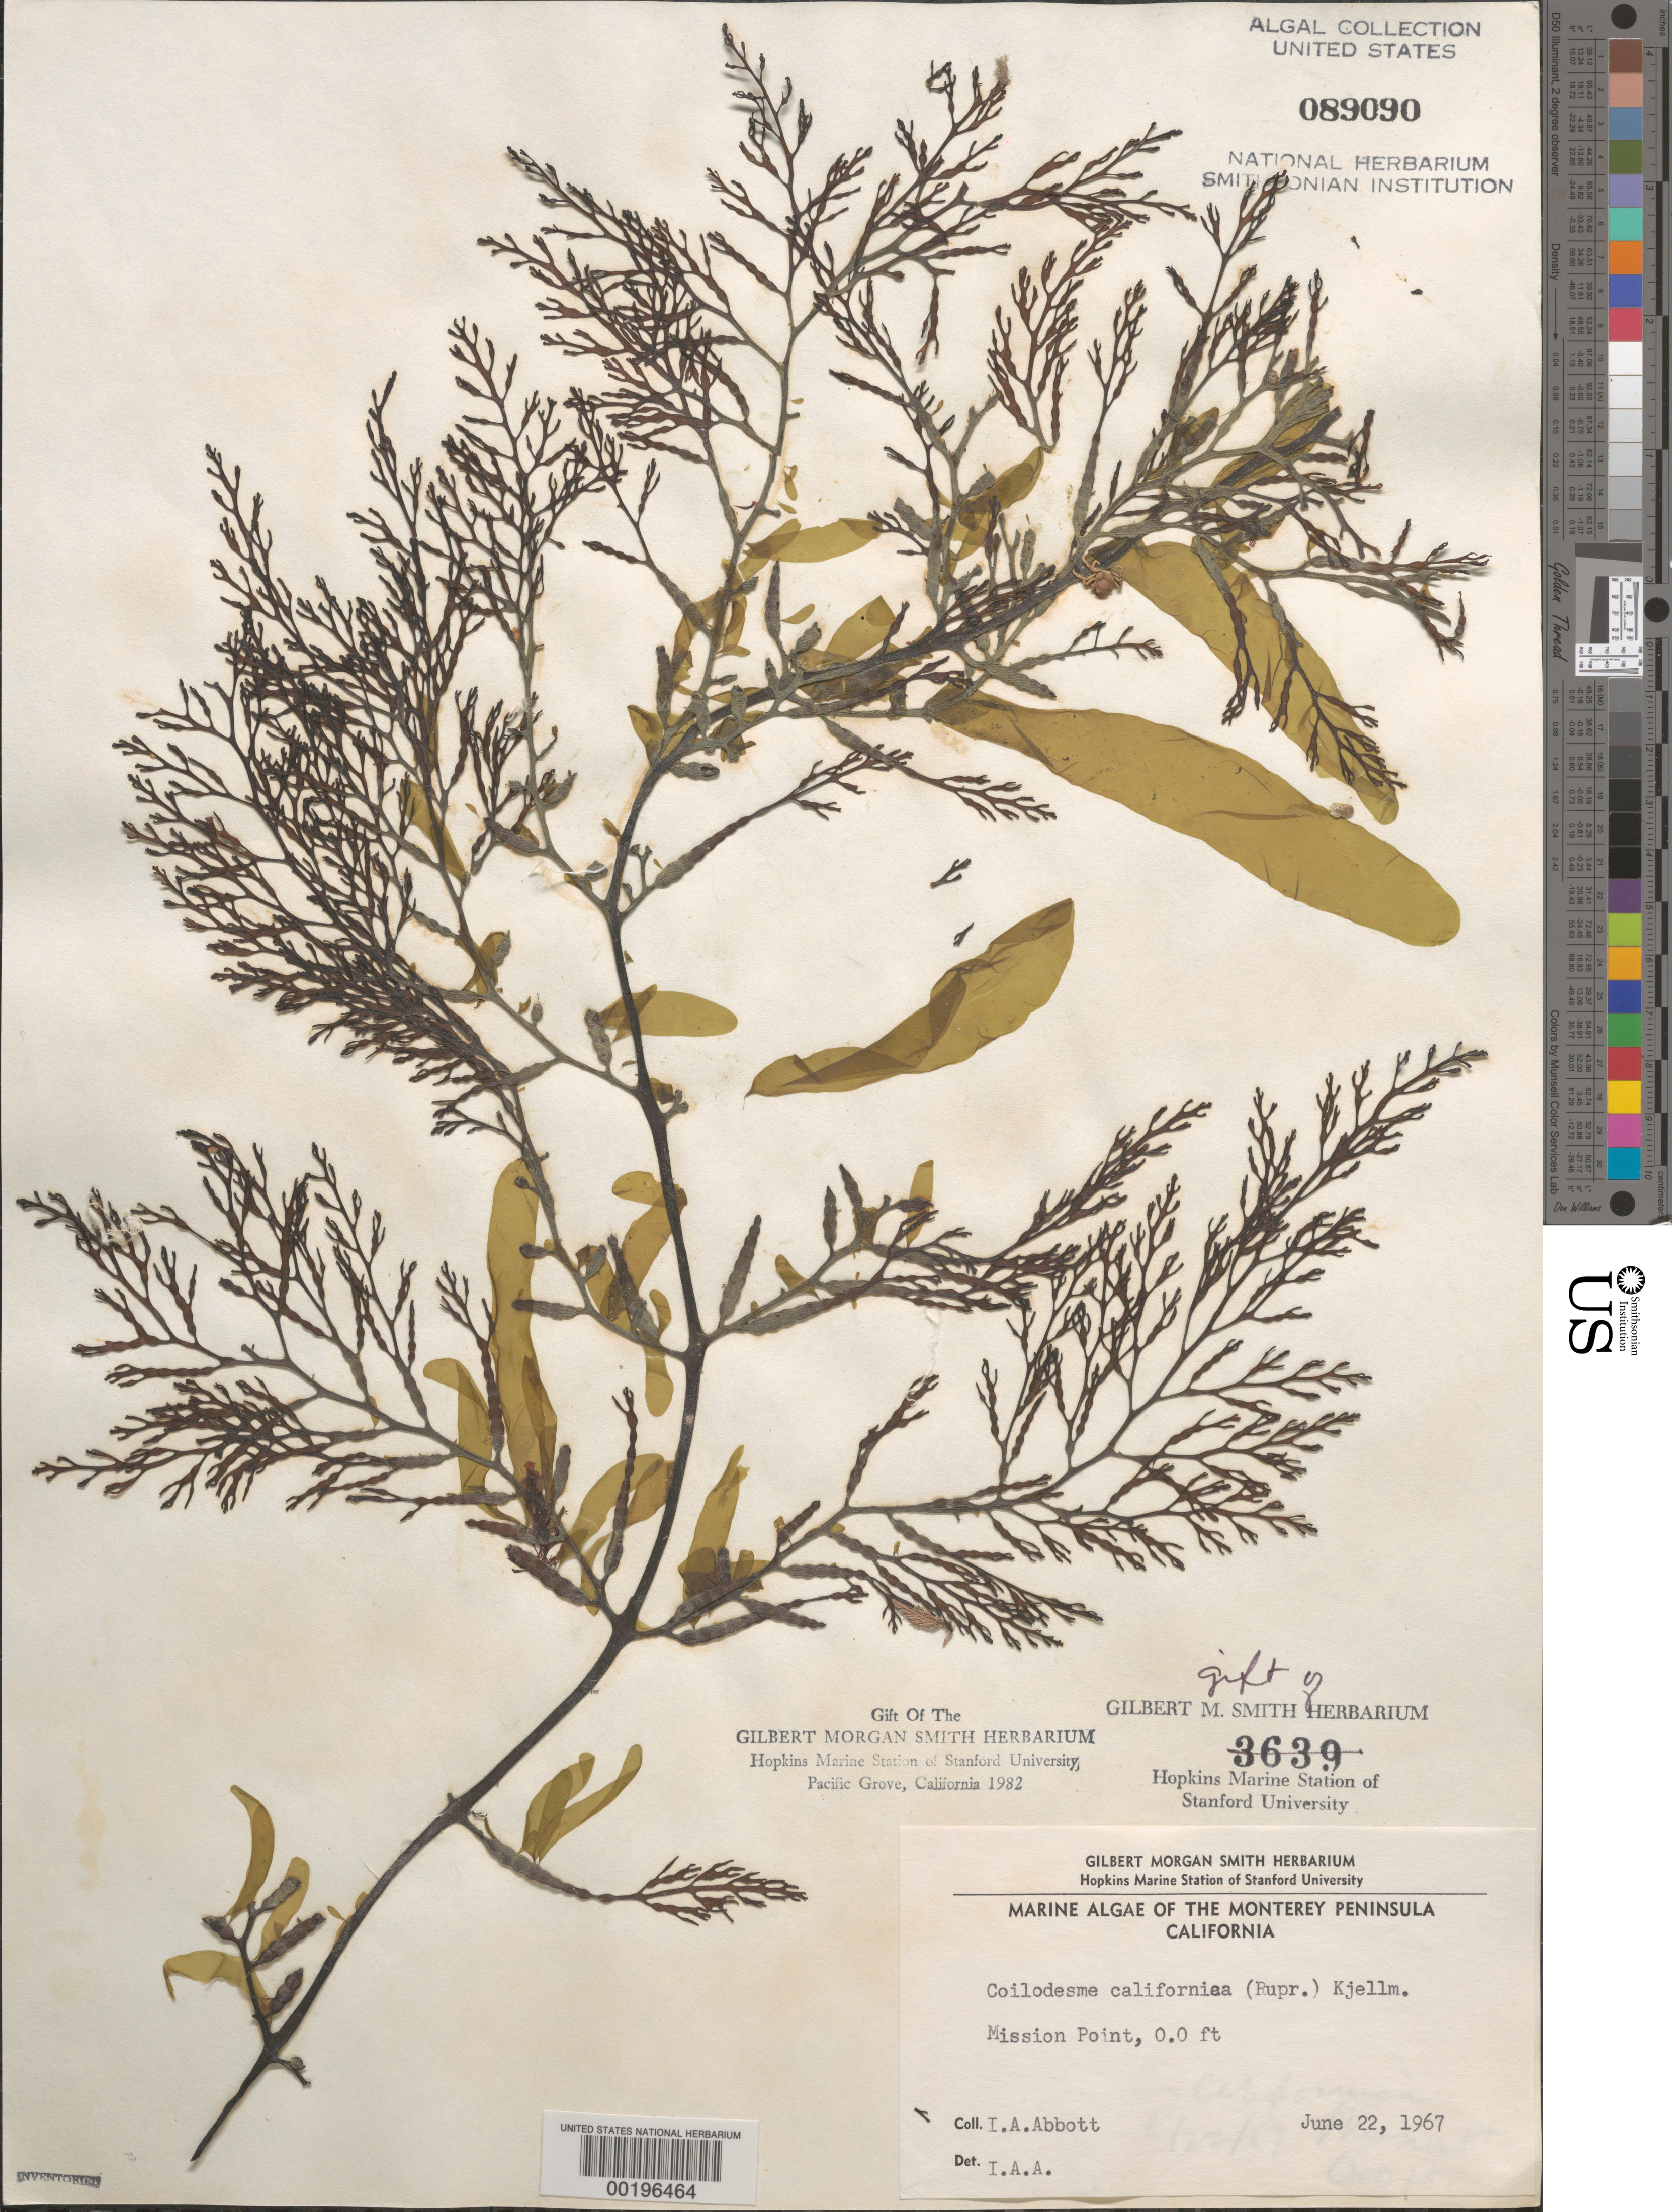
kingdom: Chromista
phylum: Ochrophyta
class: Phaeophyceae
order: Ectocarpales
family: Chordariaceae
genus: Coilodesme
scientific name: Coilodesme californica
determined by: Abbott, Isabella A.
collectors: I. A. Abbott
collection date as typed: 22 Jun 1967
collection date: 1967-06-22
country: United States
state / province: California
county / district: Monterey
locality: Mission Point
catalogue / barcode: US 89090